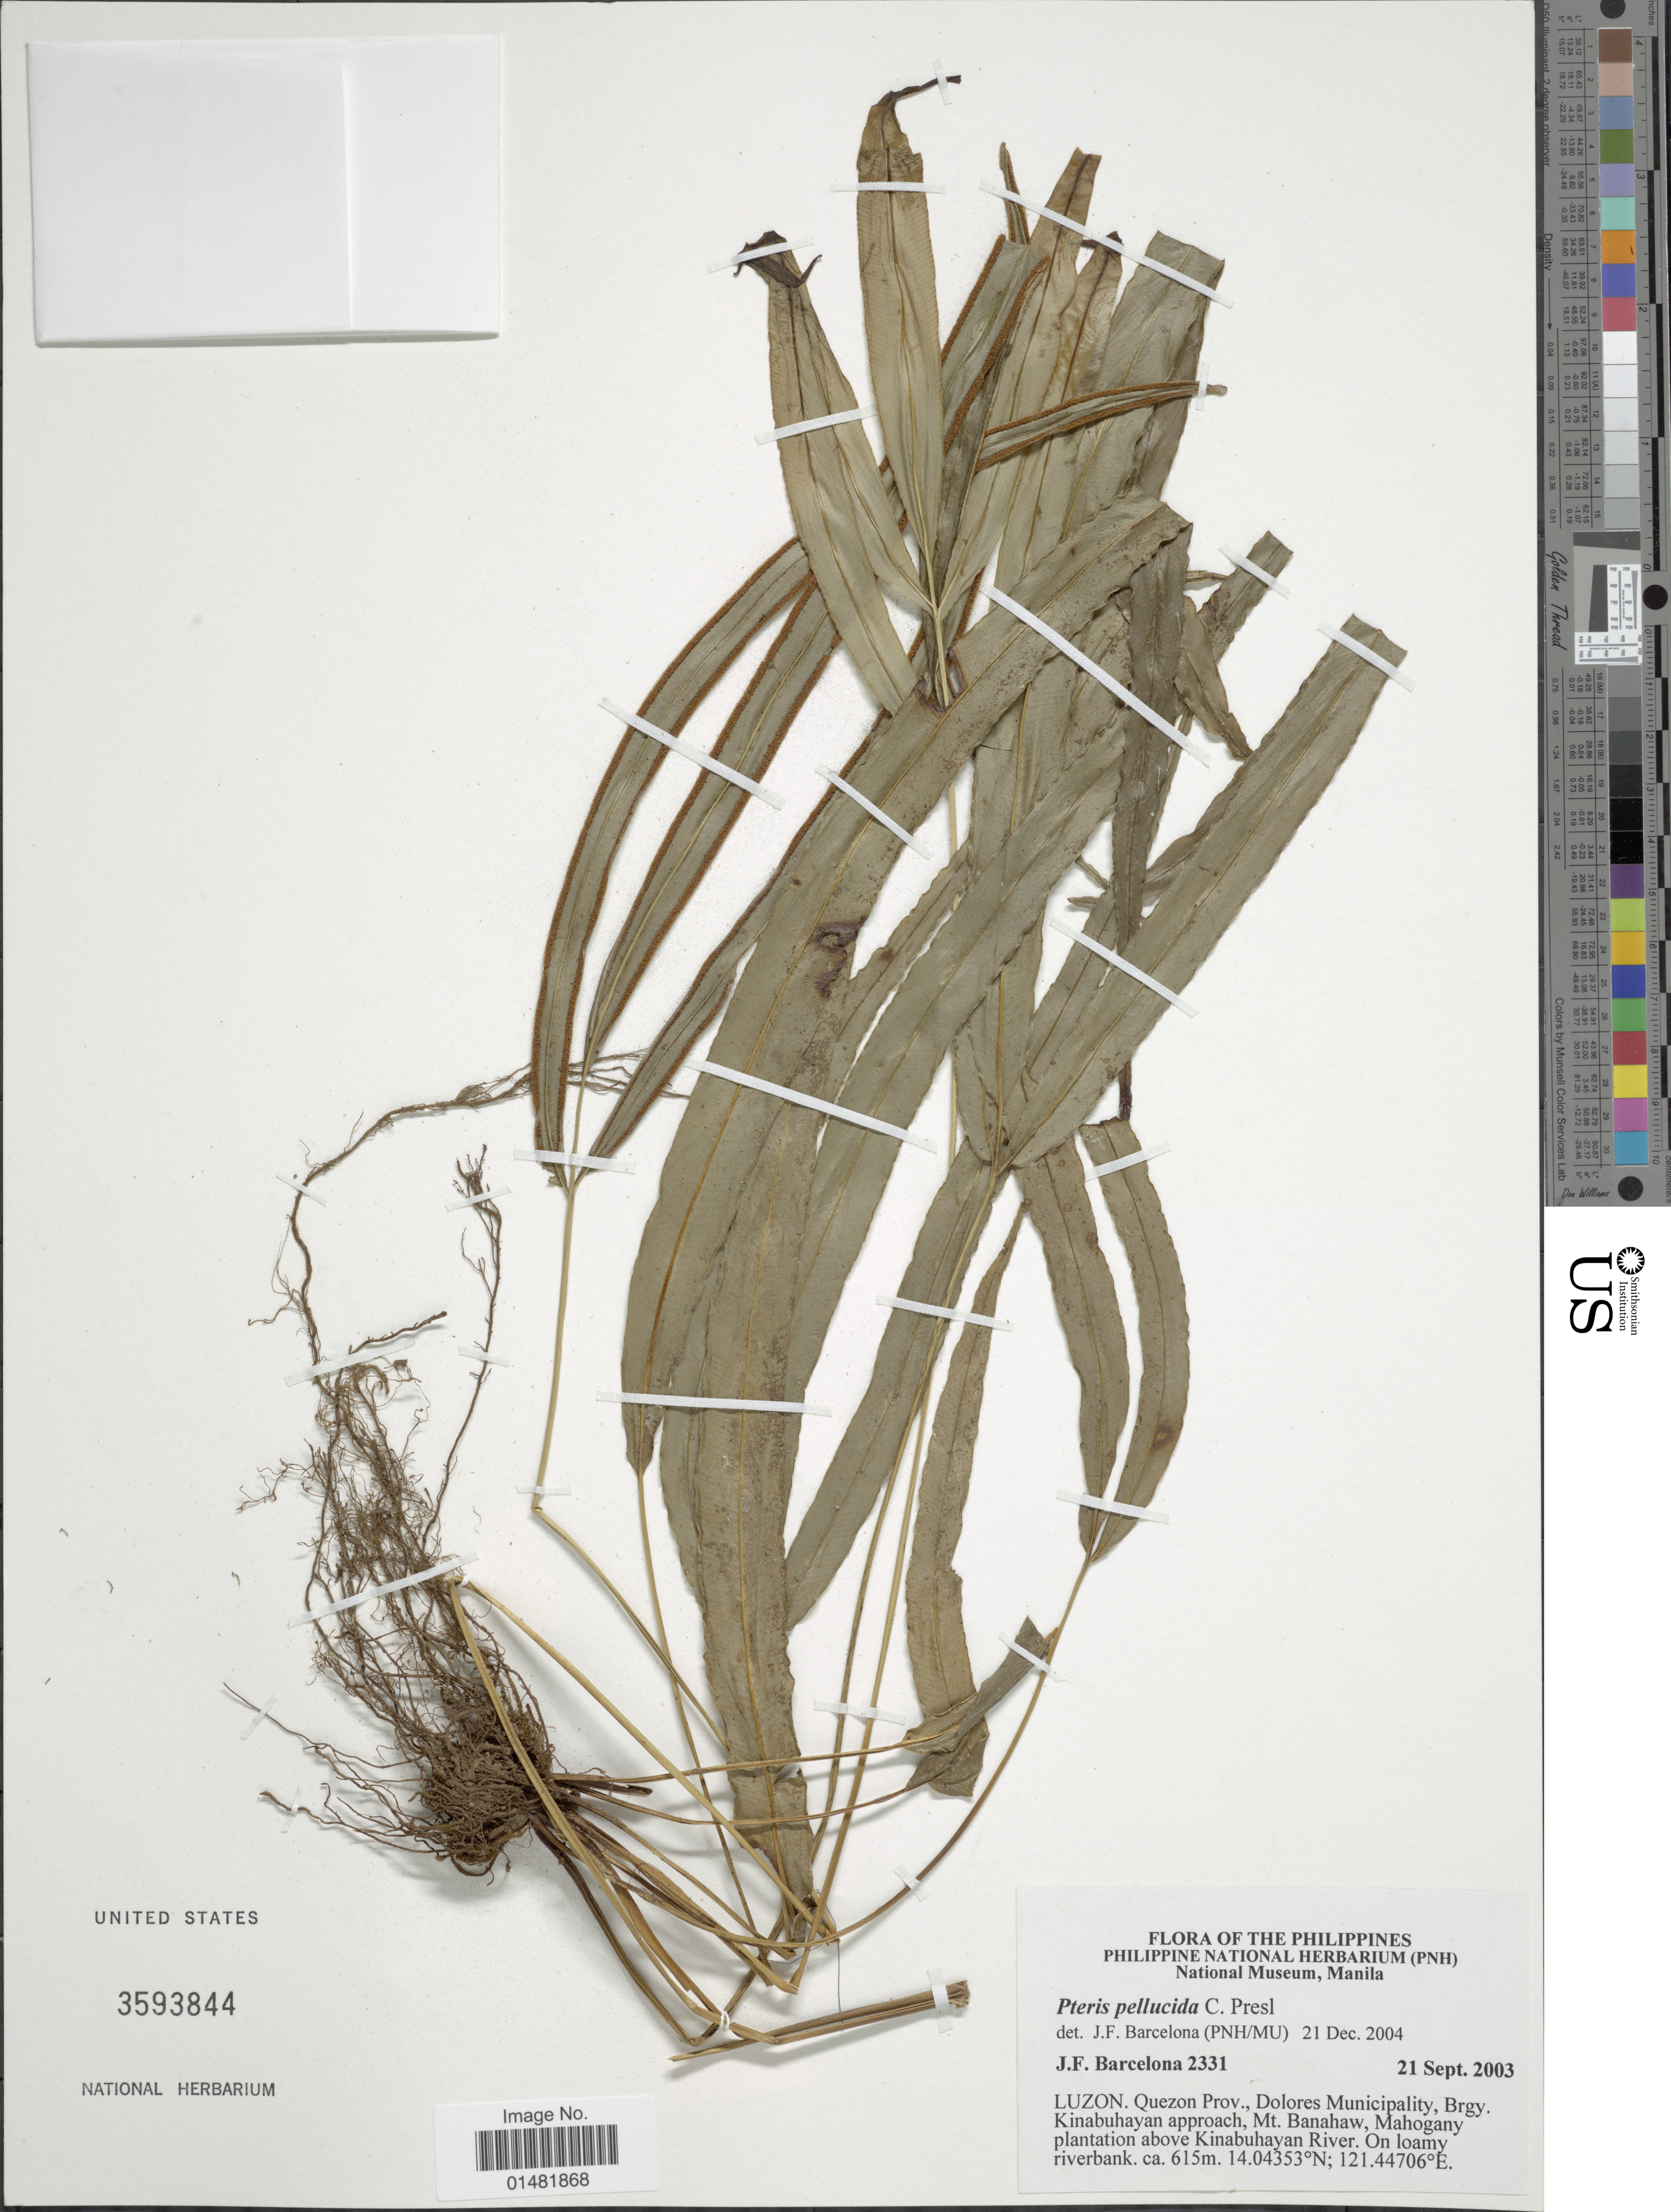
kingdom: Plantae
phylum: Tracheophyta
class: Polypodiopsida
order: Polypodiales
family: Pteridaceae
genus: Pteris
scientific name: Pteris pellucida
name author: C. Presl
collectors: J. F. Barcelona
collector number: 2331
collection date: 2003-09-21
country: Philippines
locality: Luzon. Quezon Prov., Dolores Municipality, Brgy. Kinabuhayan approach, Mt. Banahaw, Mahogany plantation above Kinabuhayan River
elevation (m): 615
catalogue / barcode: US 3593844